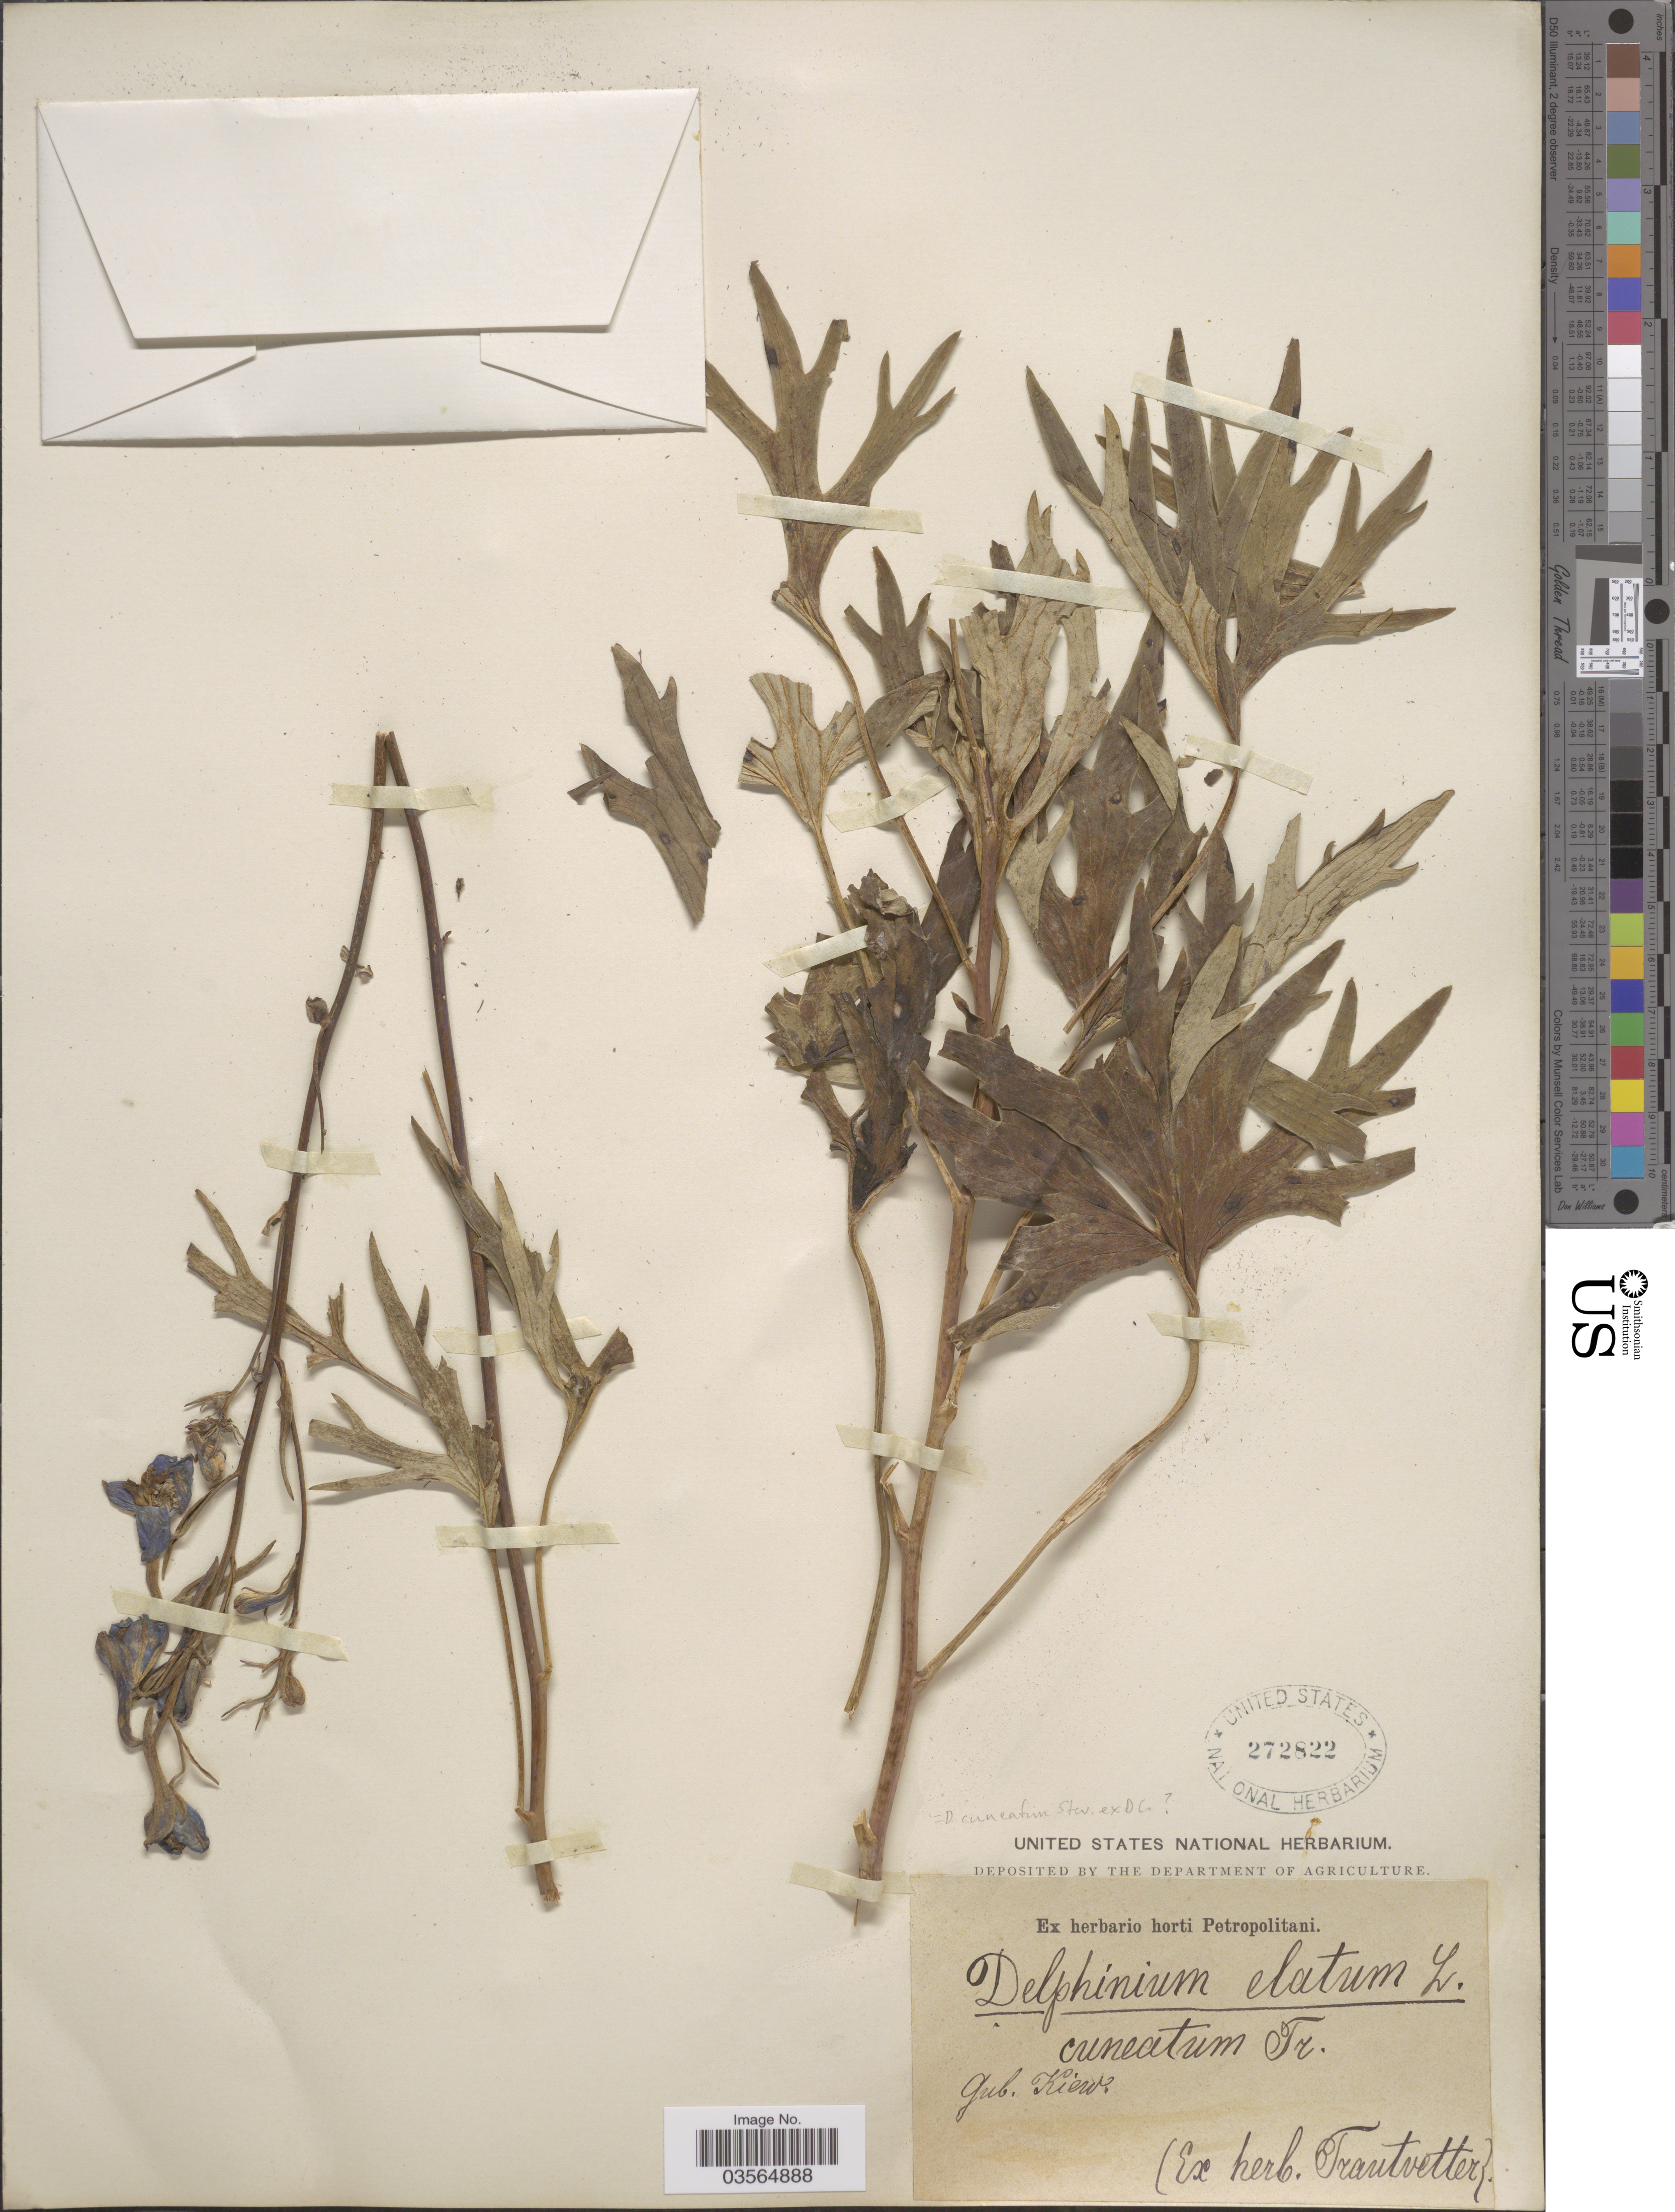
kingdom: Plantae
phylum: Tracheophyta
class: Magnoliopsida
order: Ranunculales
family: Ranunculaceae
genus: Delphinium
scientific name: Delphinium cuneatum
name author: Steven ex DC.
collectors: Ex herb. Trautvetter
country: Ukraine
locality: Gub. Kiew.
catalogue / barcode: US 272822